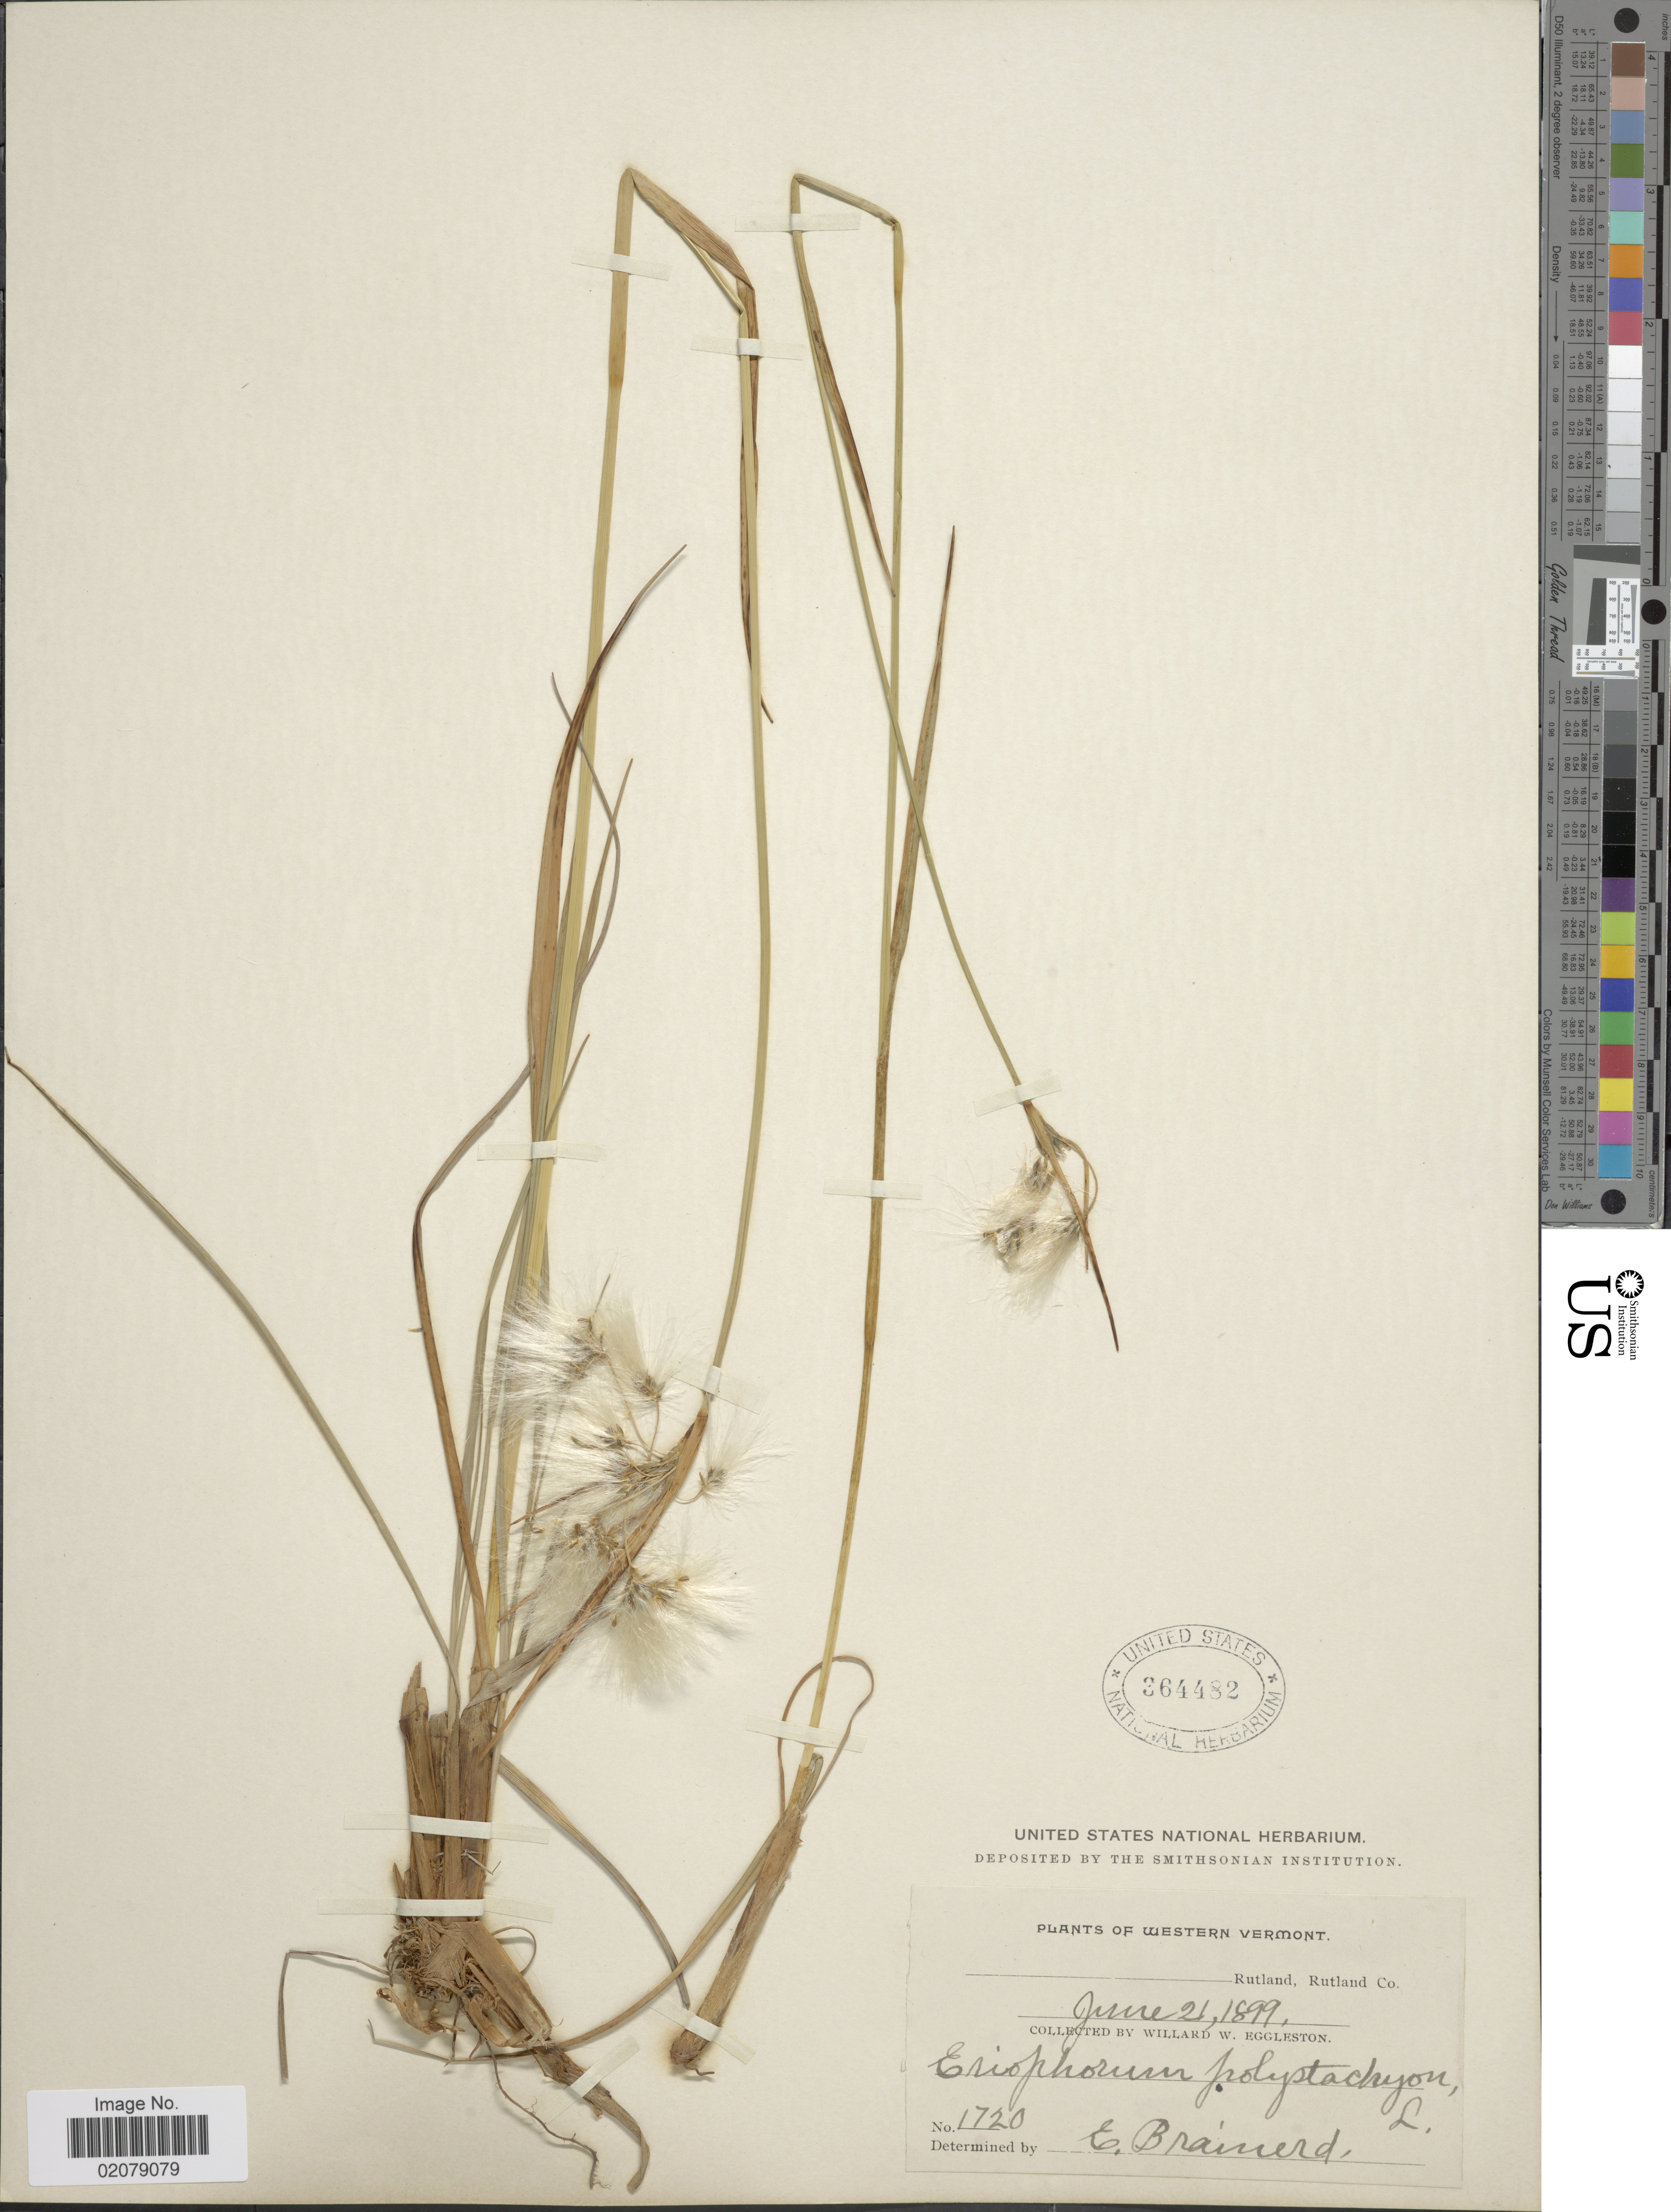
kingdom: Plantae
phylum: Tracheophyta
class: Liliopsida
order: Poales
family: Cyperaceae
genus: Eriophorum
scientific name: Eriophorum viridicarinatum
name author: (Englem.) Fernald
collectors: W. W. Eggleston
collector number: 1720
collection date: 1899-06-21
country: United States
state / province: Vermont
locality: Western Vermont, Rutland, Rutland Co.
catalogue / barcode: US 364482